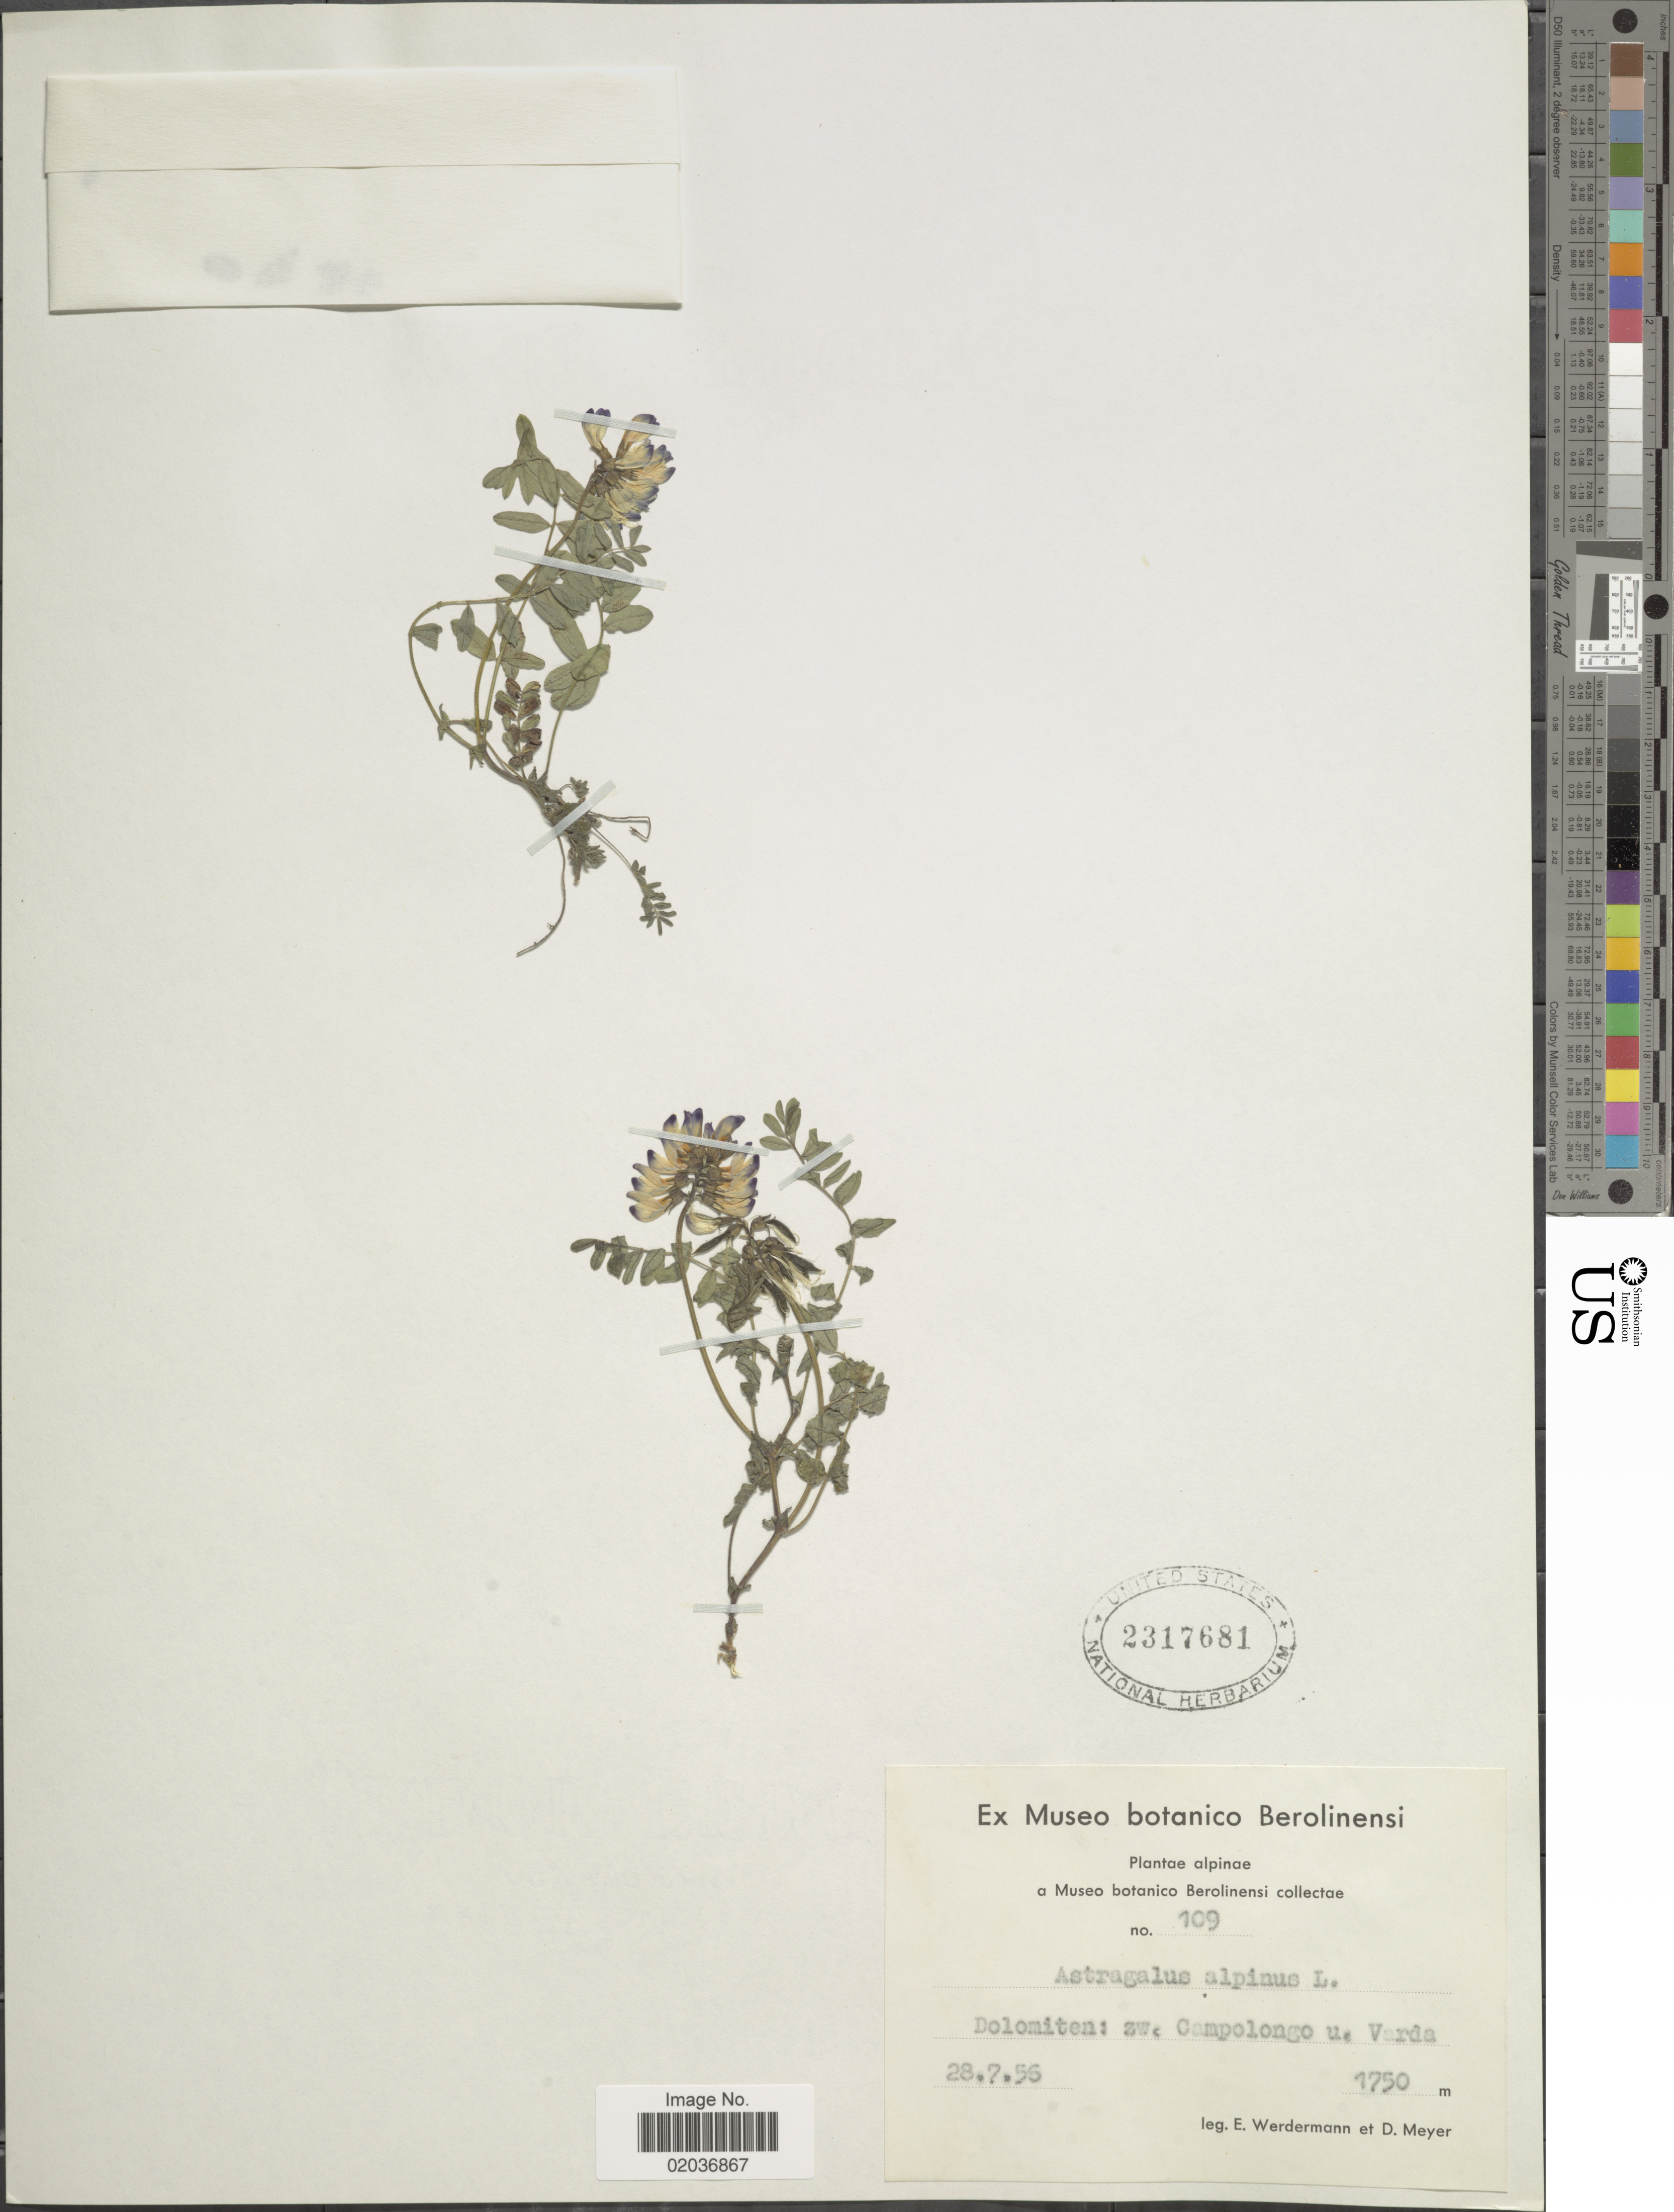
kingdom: Plantae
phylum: Tracheophyta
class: Magnoliopsida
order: Fabales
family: Fabaceae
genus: Astragalus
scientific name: Astragalus alpinus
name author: L.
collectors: E. Werdermann & D. Meyer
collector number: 109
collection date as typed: Transcribed d/m/y: 28/7/56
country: Italy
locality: Dolomiten: Campolongo u. Varda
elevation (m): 1750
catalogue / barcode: US 2317681